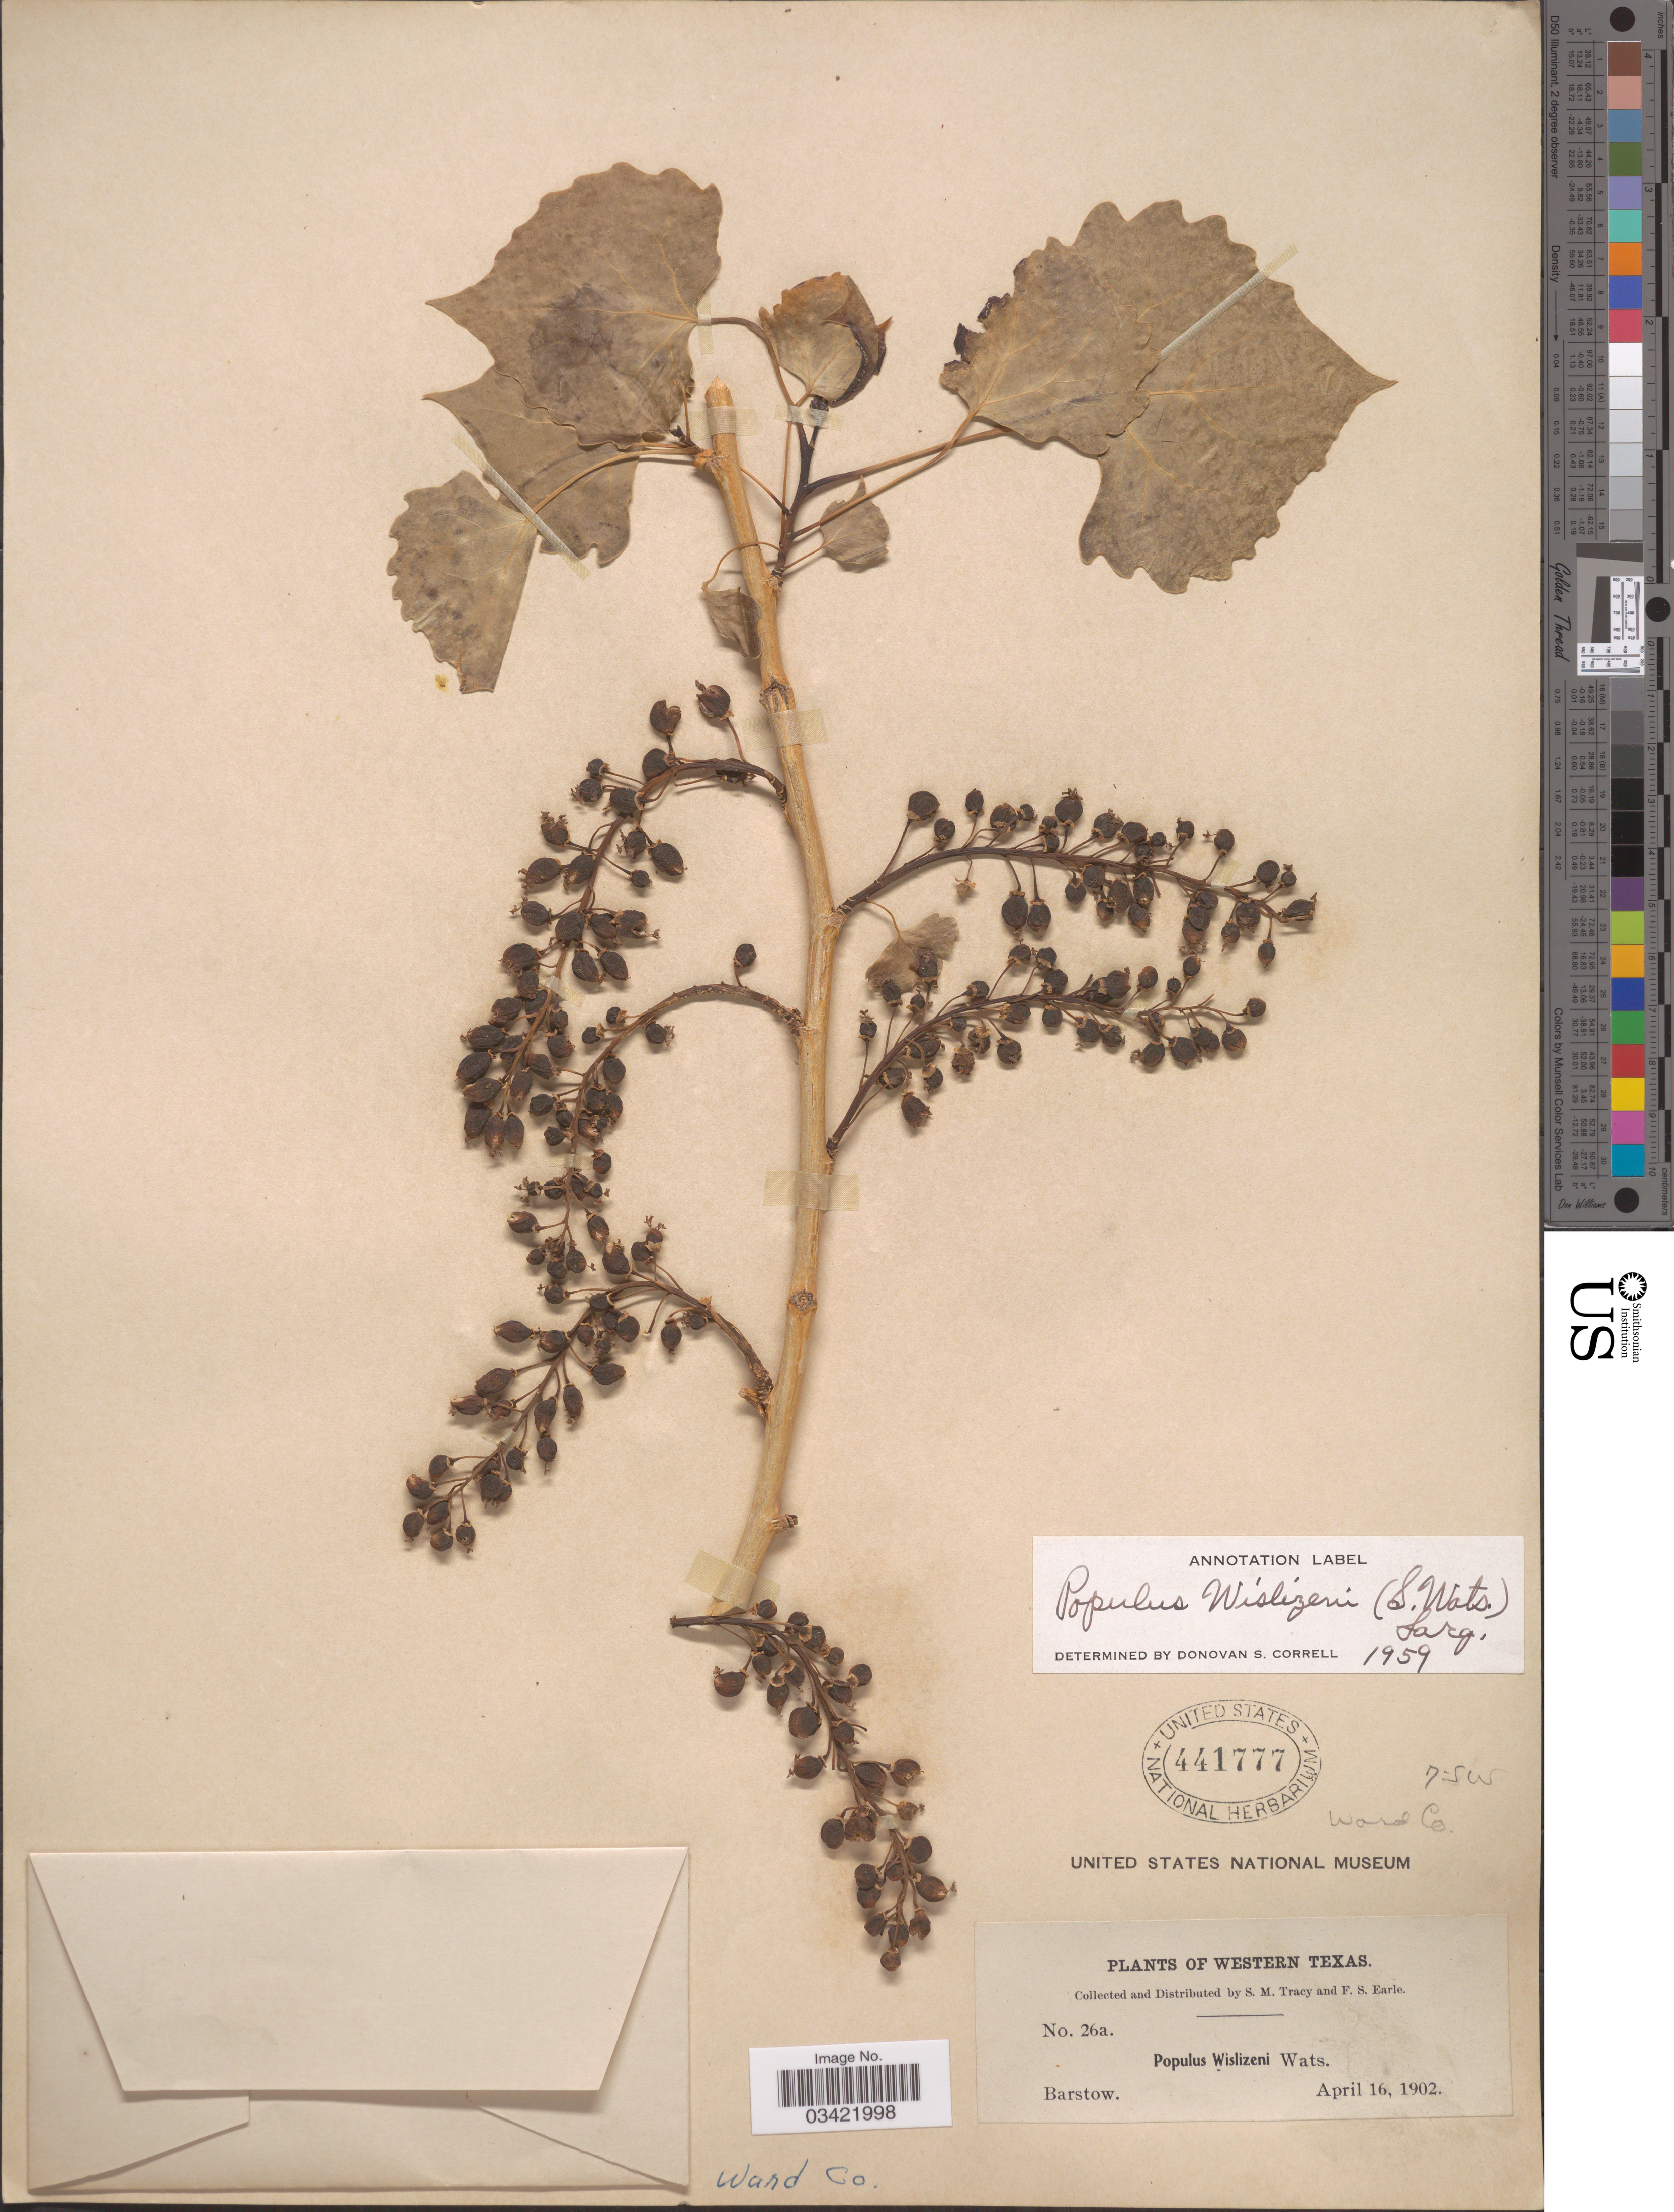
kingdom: Plantae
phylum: Tracheophyta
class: Magnoliopsida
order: Malpighiales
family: Salicaceae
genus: Populus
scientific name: Populus deltoides subsp. wislizeni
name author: (S. Watson) Eckenw.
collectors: S. M. Tracy & F. S. Earle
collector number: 26a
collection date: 1902-04-16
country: United States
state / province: Texas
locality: Western Texas. Barstow. Ward Co.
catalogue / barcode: US 441777